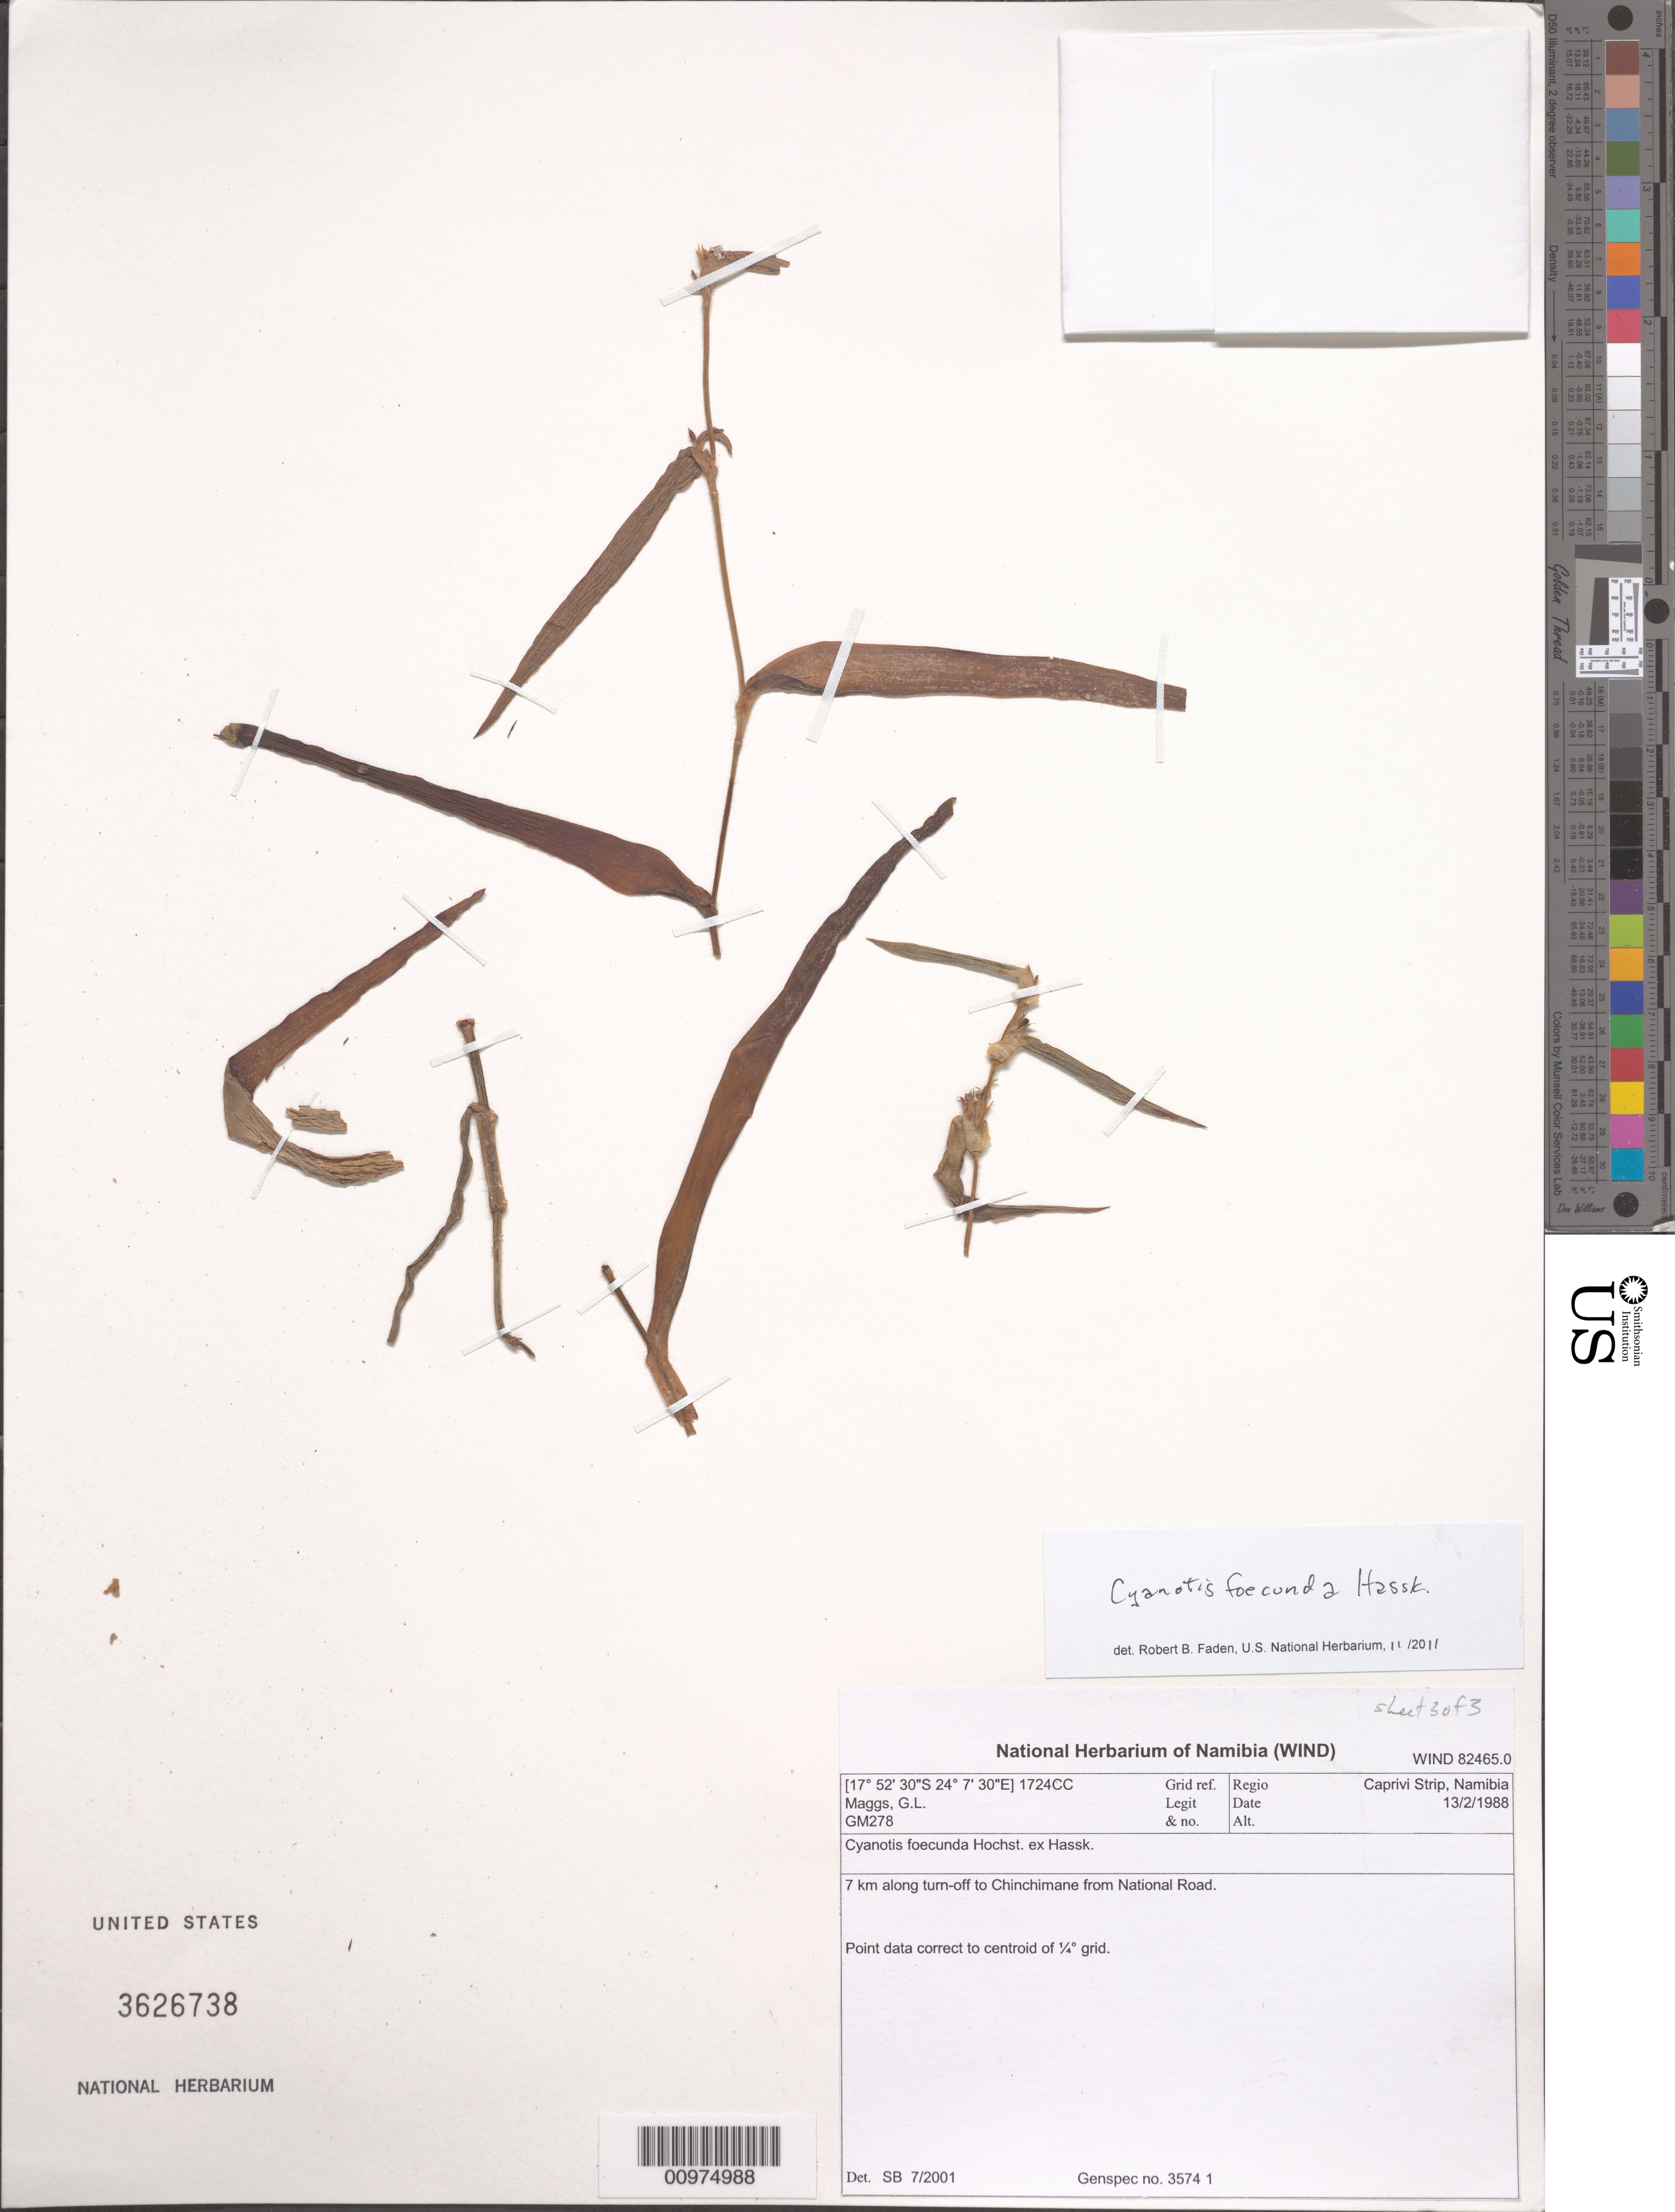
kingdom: Plantae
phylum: Tracheophyta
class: Liliopsida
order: Commelinales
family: Commelinaceae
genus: Cyanotis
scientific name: Cyanotis foecunda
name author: DC. ex Hassk.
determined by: Faden, Robert B., (US), Smithsonian Institution - National Museum of Natural History (UNITED STATES)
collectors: G. L. Maggs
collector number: GM278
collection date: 1988-02-13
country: Namibia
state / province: Caprivi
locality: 7 km along turn-off to Chinchimane from National Road.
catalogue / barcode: US 3626738